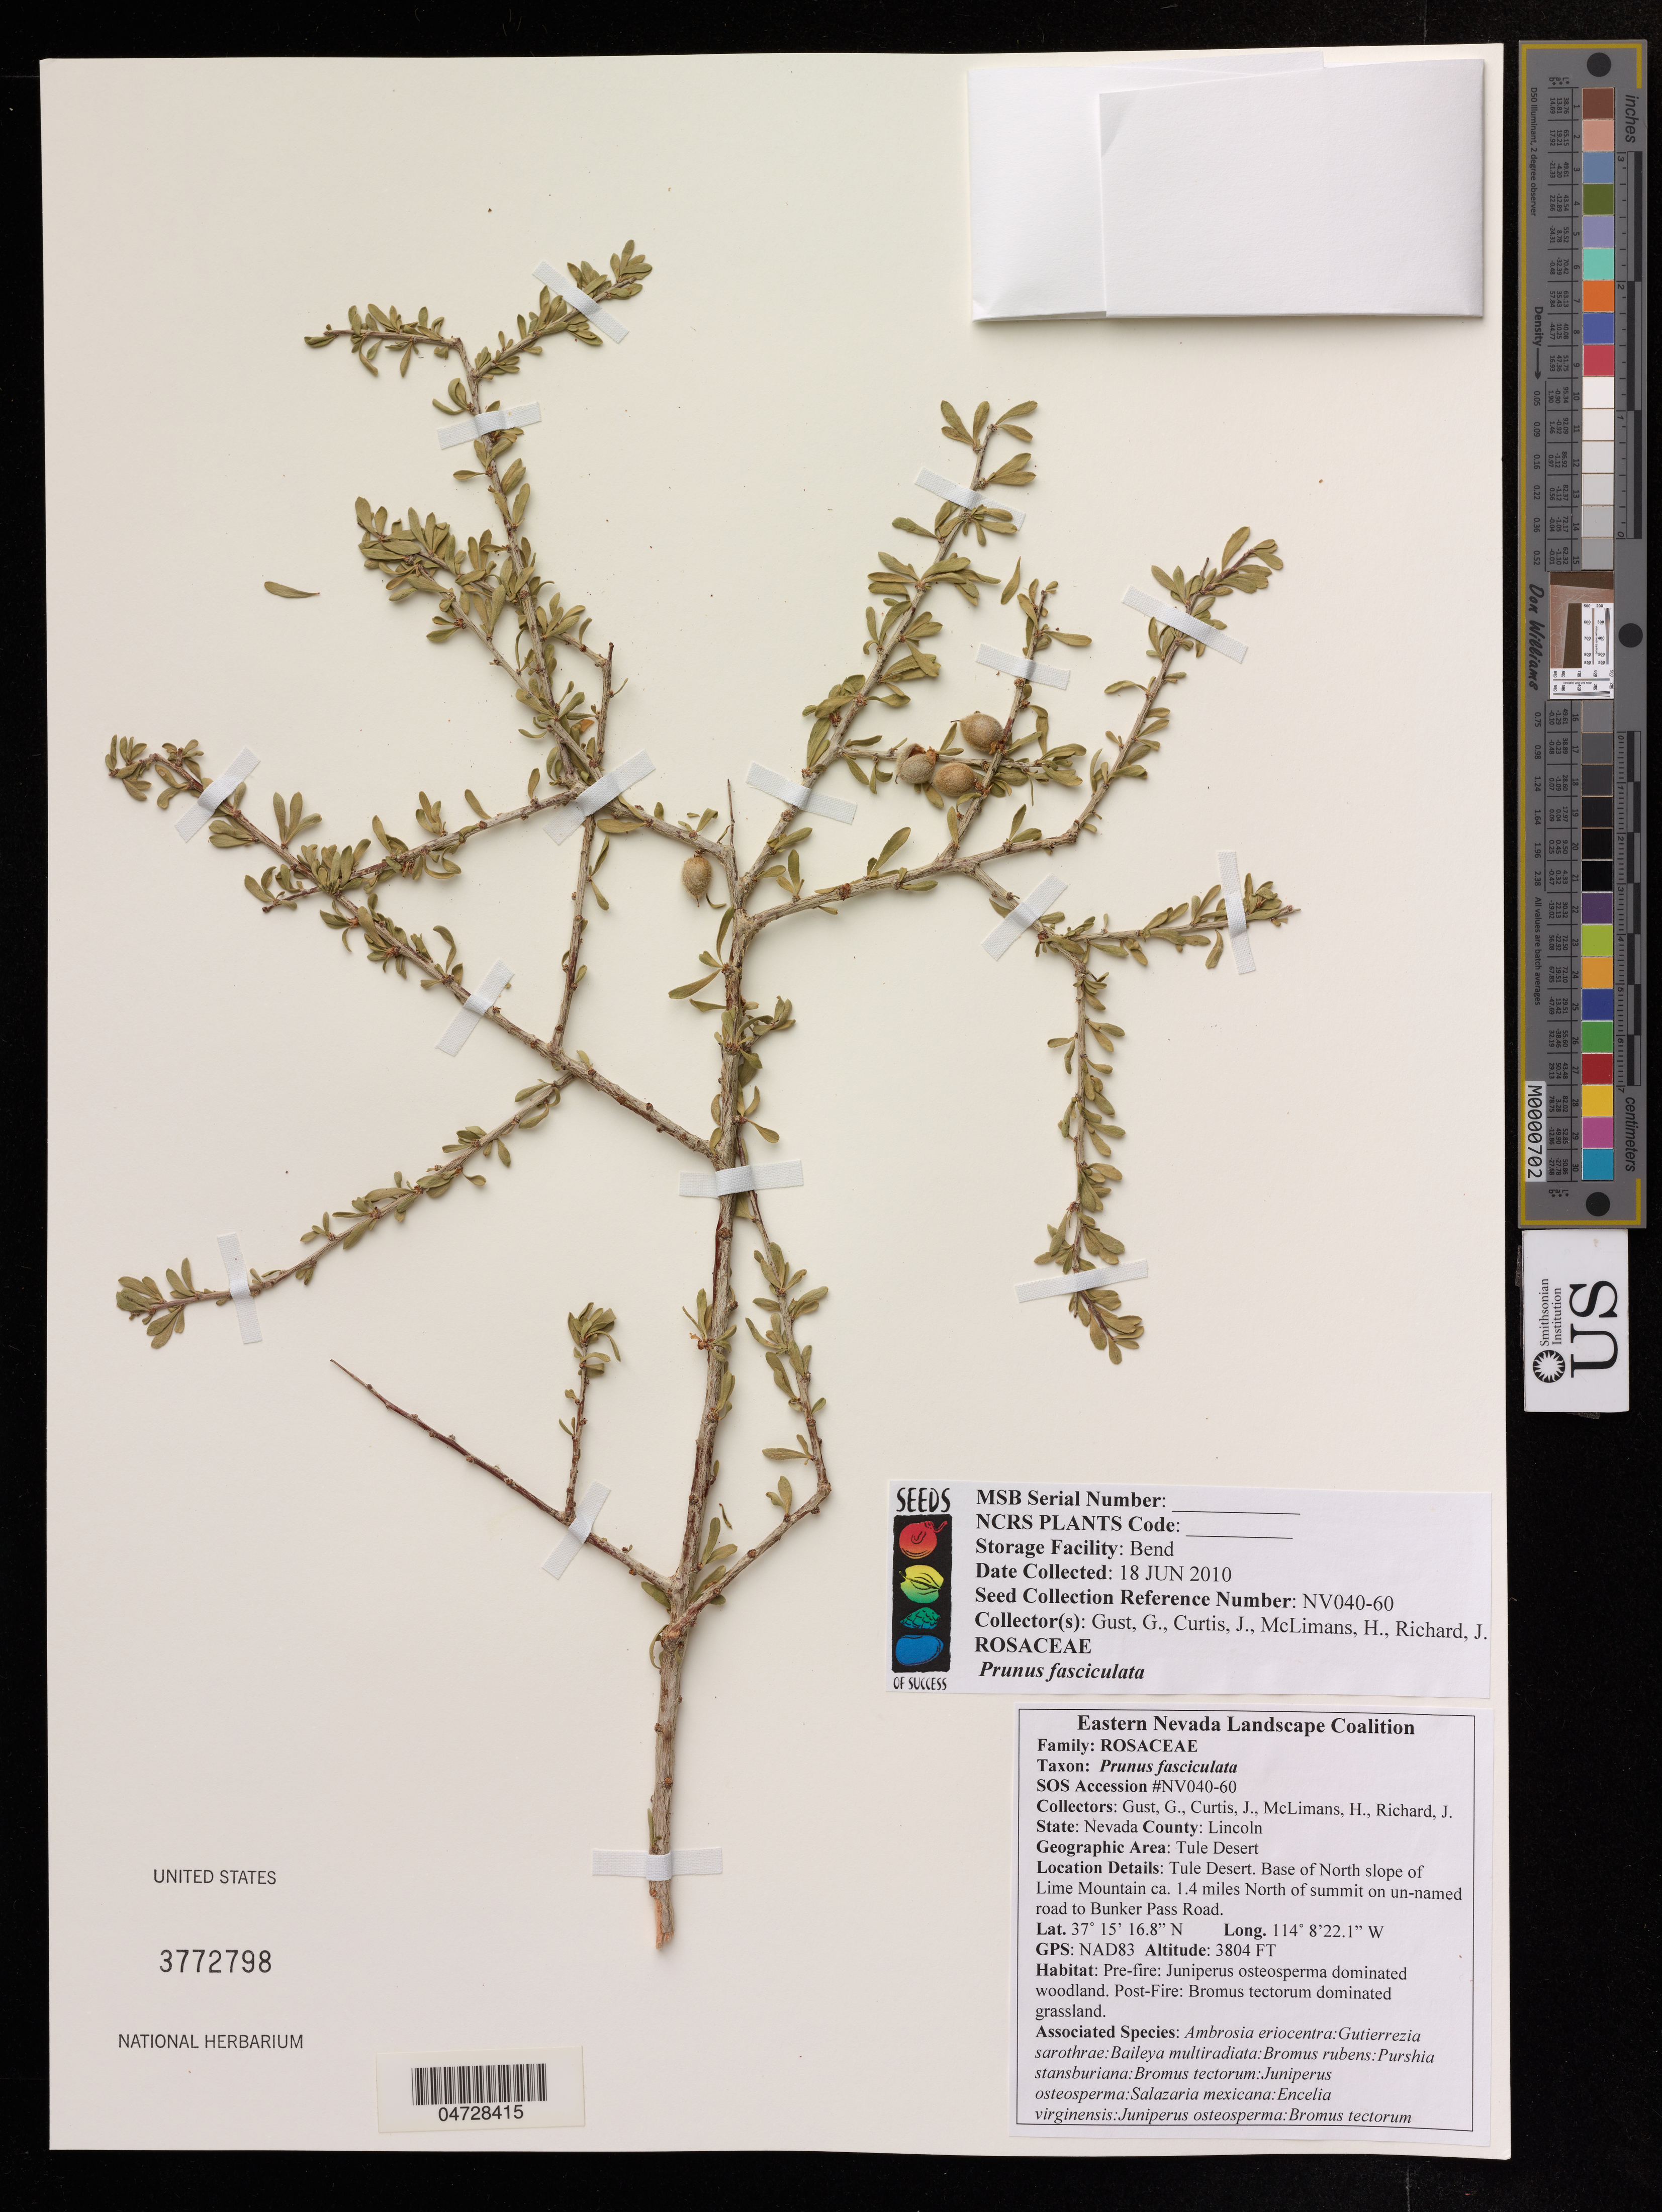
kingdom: Plantae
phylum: Tracheophyta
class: Magnoliopsida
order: Rosales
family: Rosaceae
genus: Prunus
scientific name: Prunus fasciculata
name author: (Torr.) A. Gray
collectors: G. Gust, J. Curtis, H. McLimans & J. Richard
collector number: NV040-60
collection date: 2010-06-18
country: United States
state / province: Nevada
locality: Lincoln, Tule Desert. Base of North slope of Lime Mountain ca. 1.4 miles North of summit on un-named road to Bunker Pass Road.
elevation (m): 1159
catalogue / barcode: US 3772798